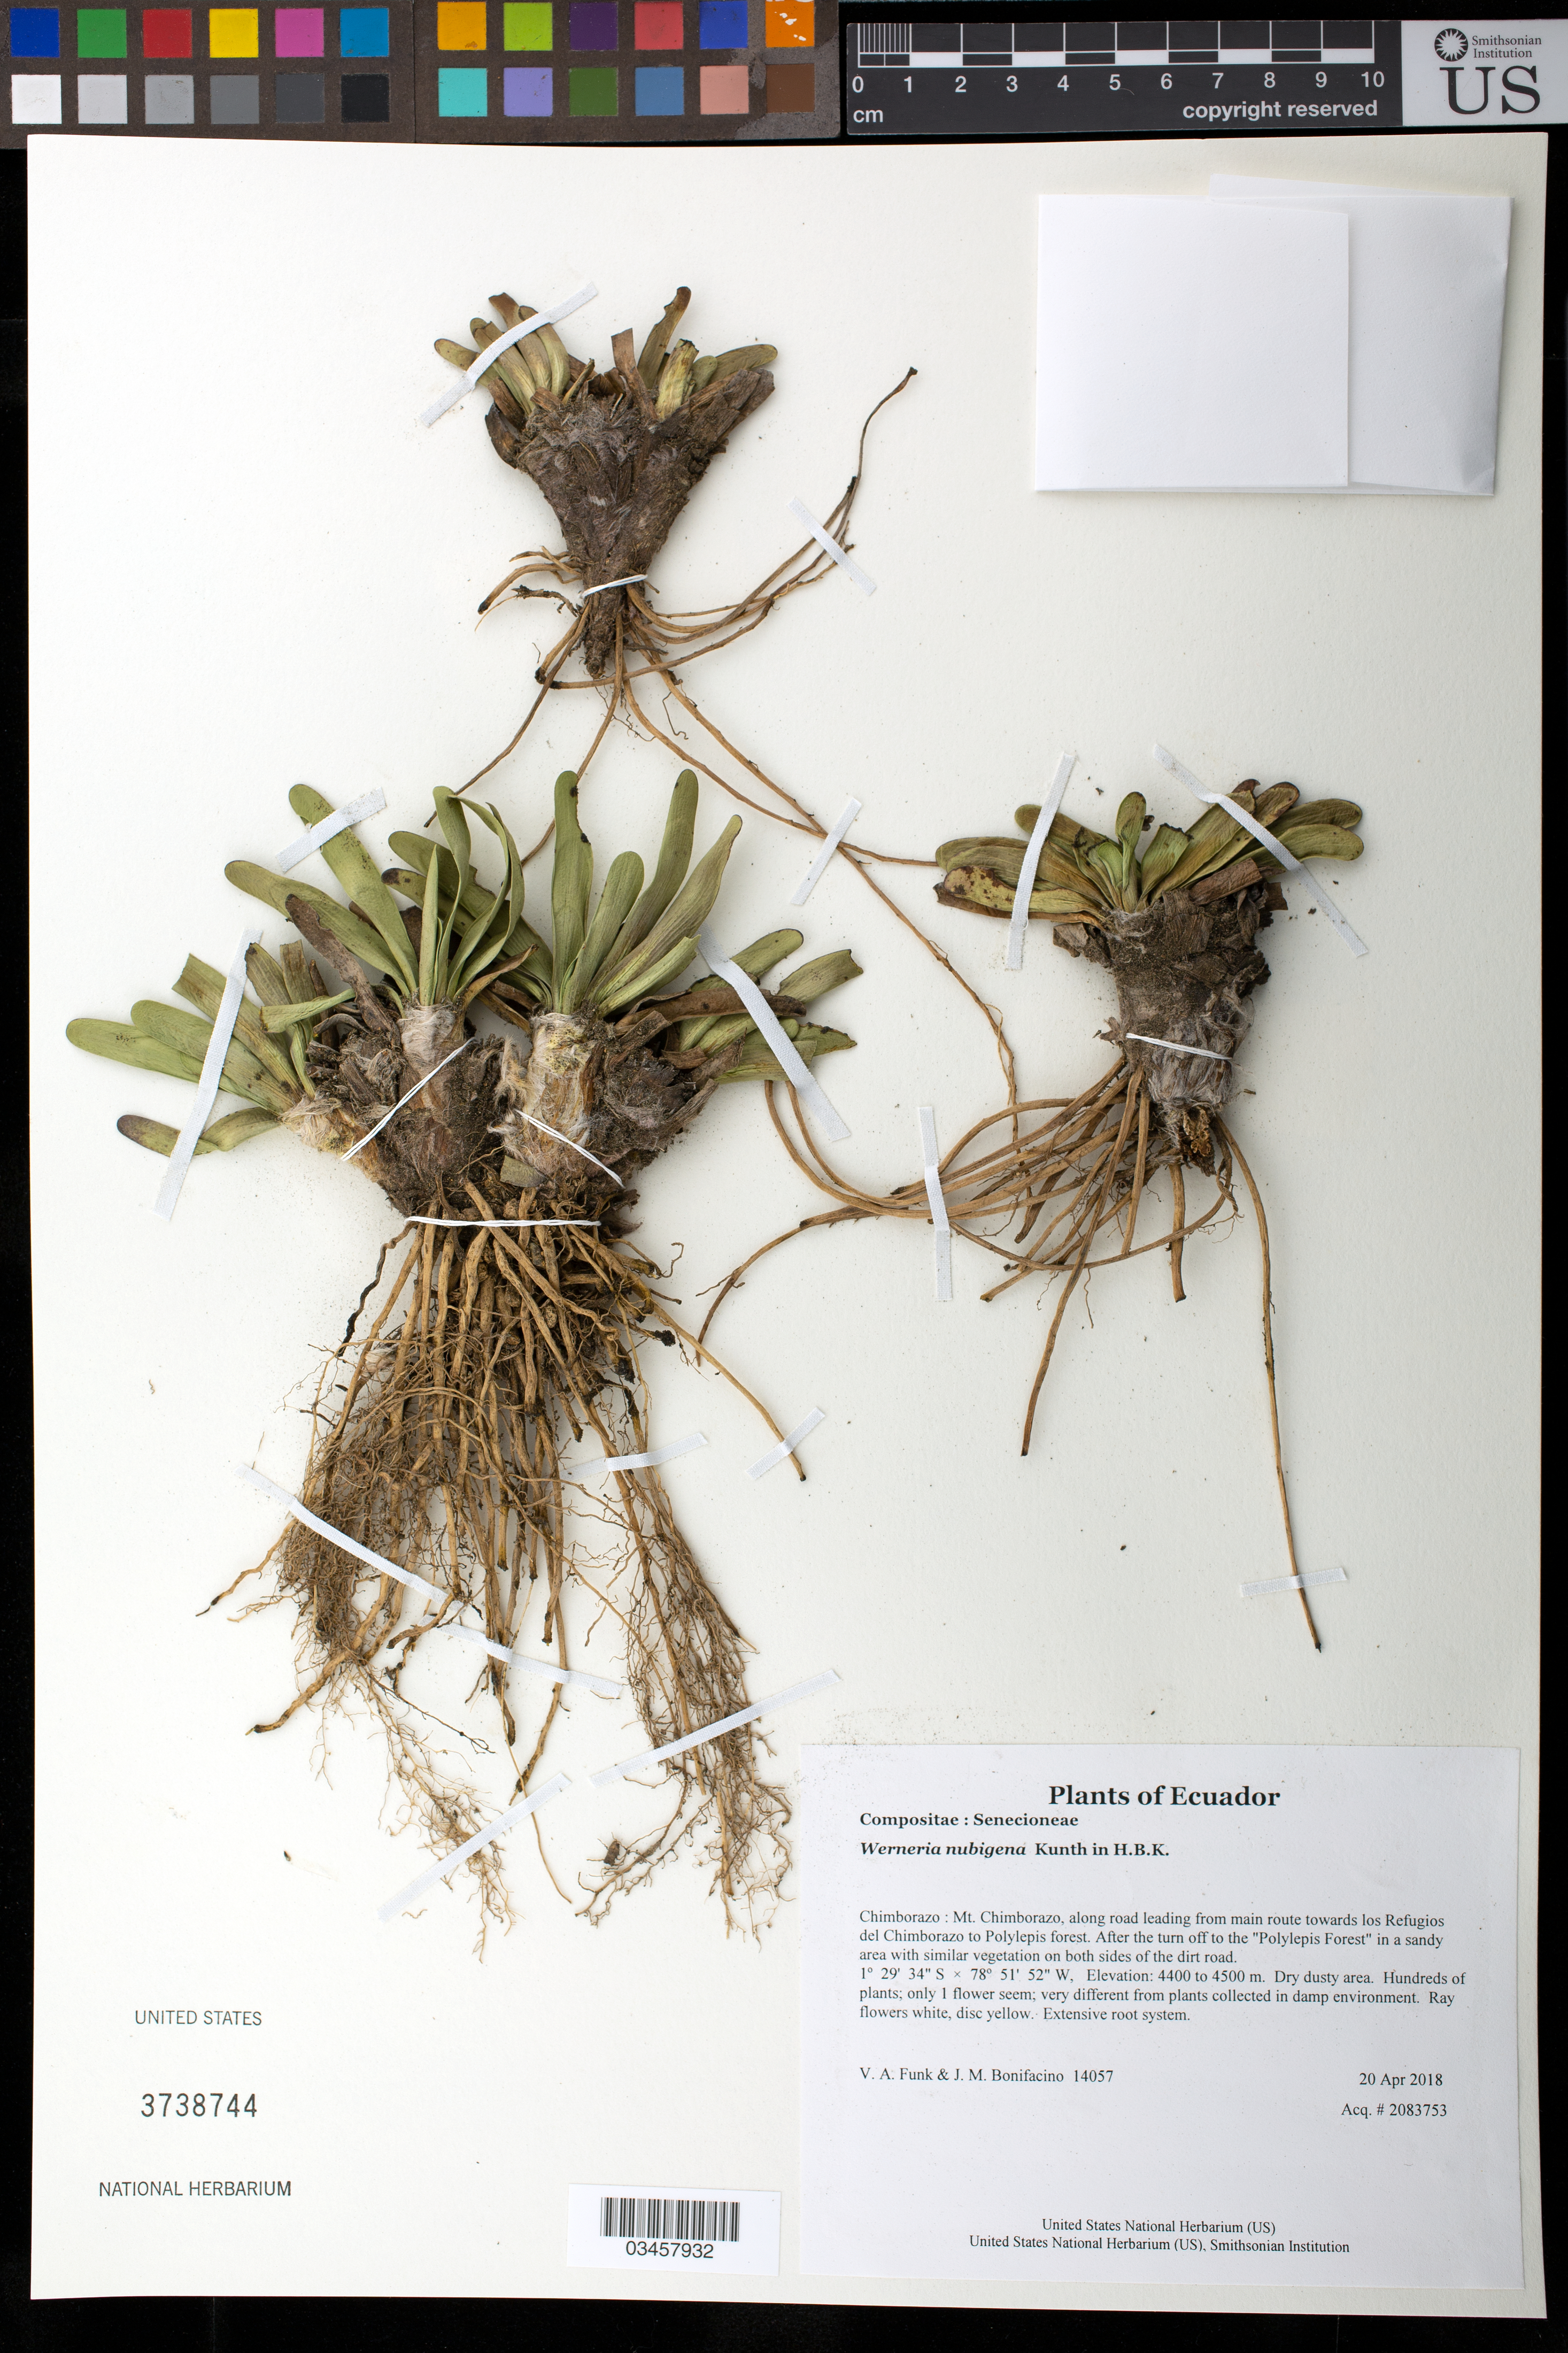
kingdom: Plantae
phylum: Tracheophyta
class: Magnoliopsida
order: Asterales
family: Asteraceae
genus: Werneria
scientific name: Werneria nubigena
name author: Kunth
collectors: V. Funk & M. Bonifacino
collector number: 14057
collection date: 2018-04-20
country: Ecuador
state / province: Chimborazo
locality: Mt. Chimborazo, along road leading from main route towards los Refugios del Chimborazo to Polylepis forest. After the turn off to the "Polylepis Forest" in a sandy area with similar vegetation on both sides of the dirt road.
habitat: Dry dusty area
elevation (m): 4400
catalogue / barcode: US 3738744